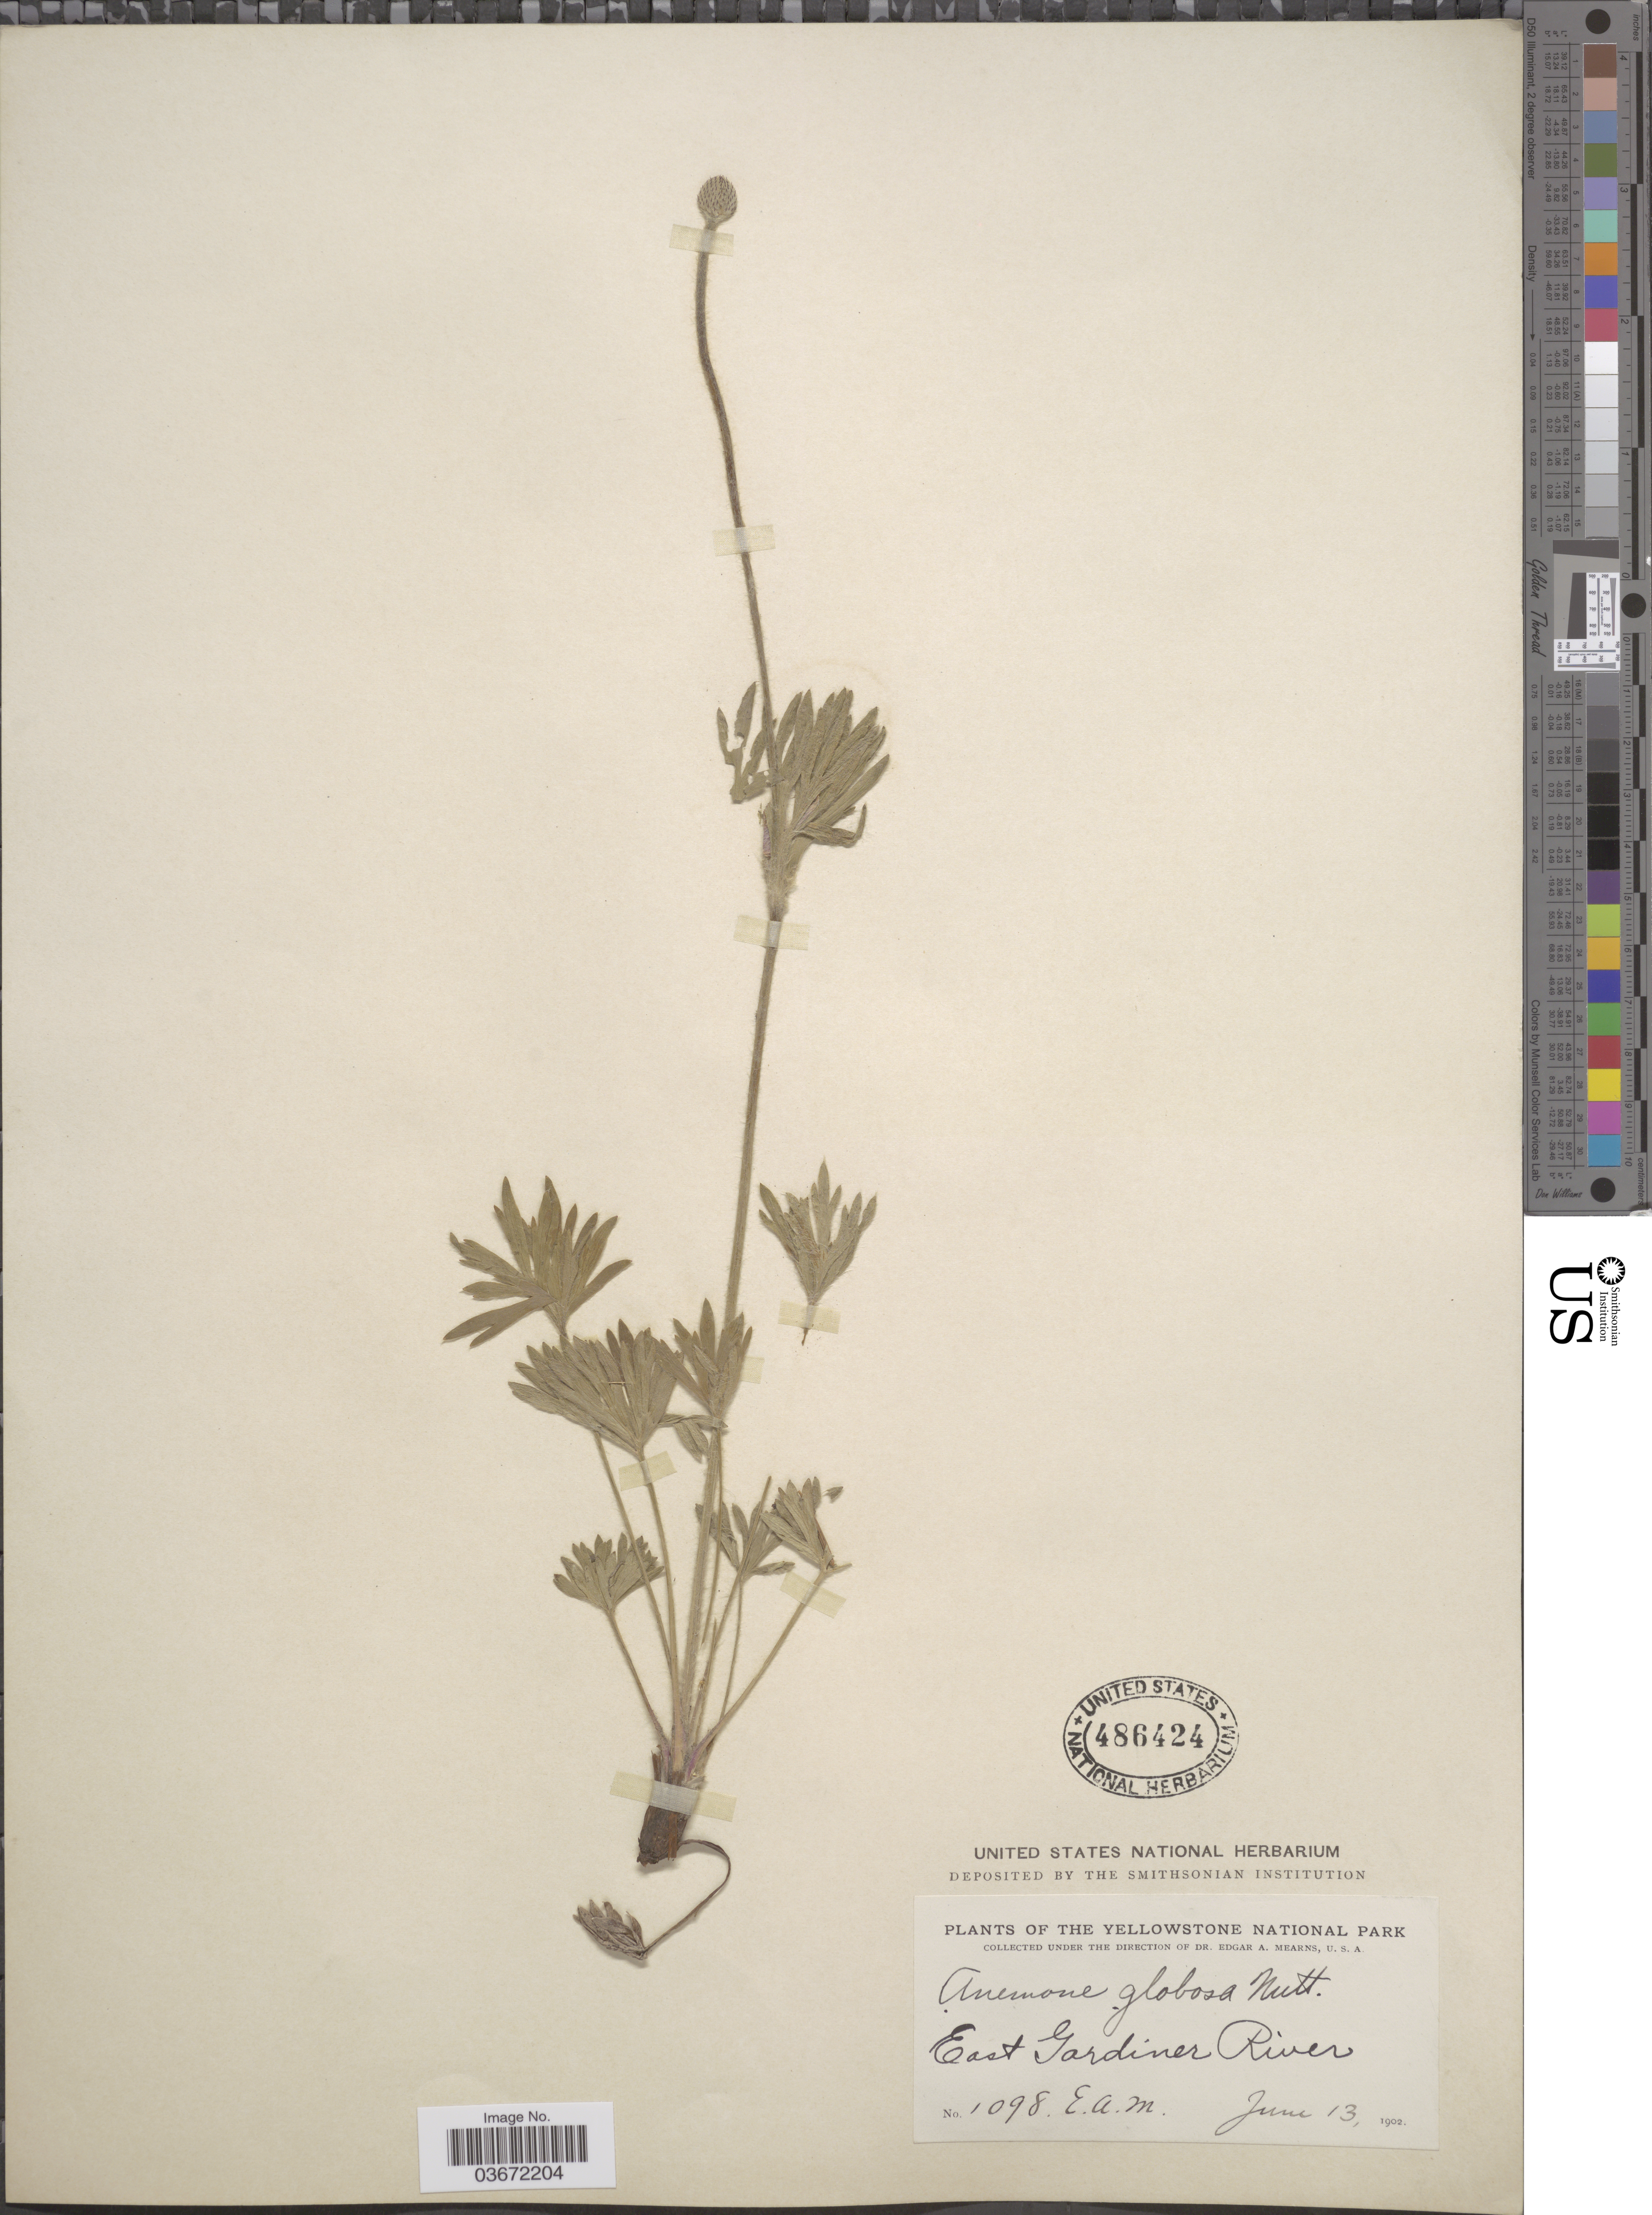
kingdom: Plantae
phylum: Tracheophyta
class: Magnoliopsida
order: Ranunculales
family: Ranunculaceae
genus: Anemone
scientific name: Anemone globosa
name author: (Torr. & A. Gray) Nutt. ex A. Heller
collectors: E. A. Mearns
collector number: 1098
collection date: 1902-06-13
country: United States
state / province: Montana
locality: The Yellowstone National Park. East Gardiner River.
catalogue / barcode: US 486424